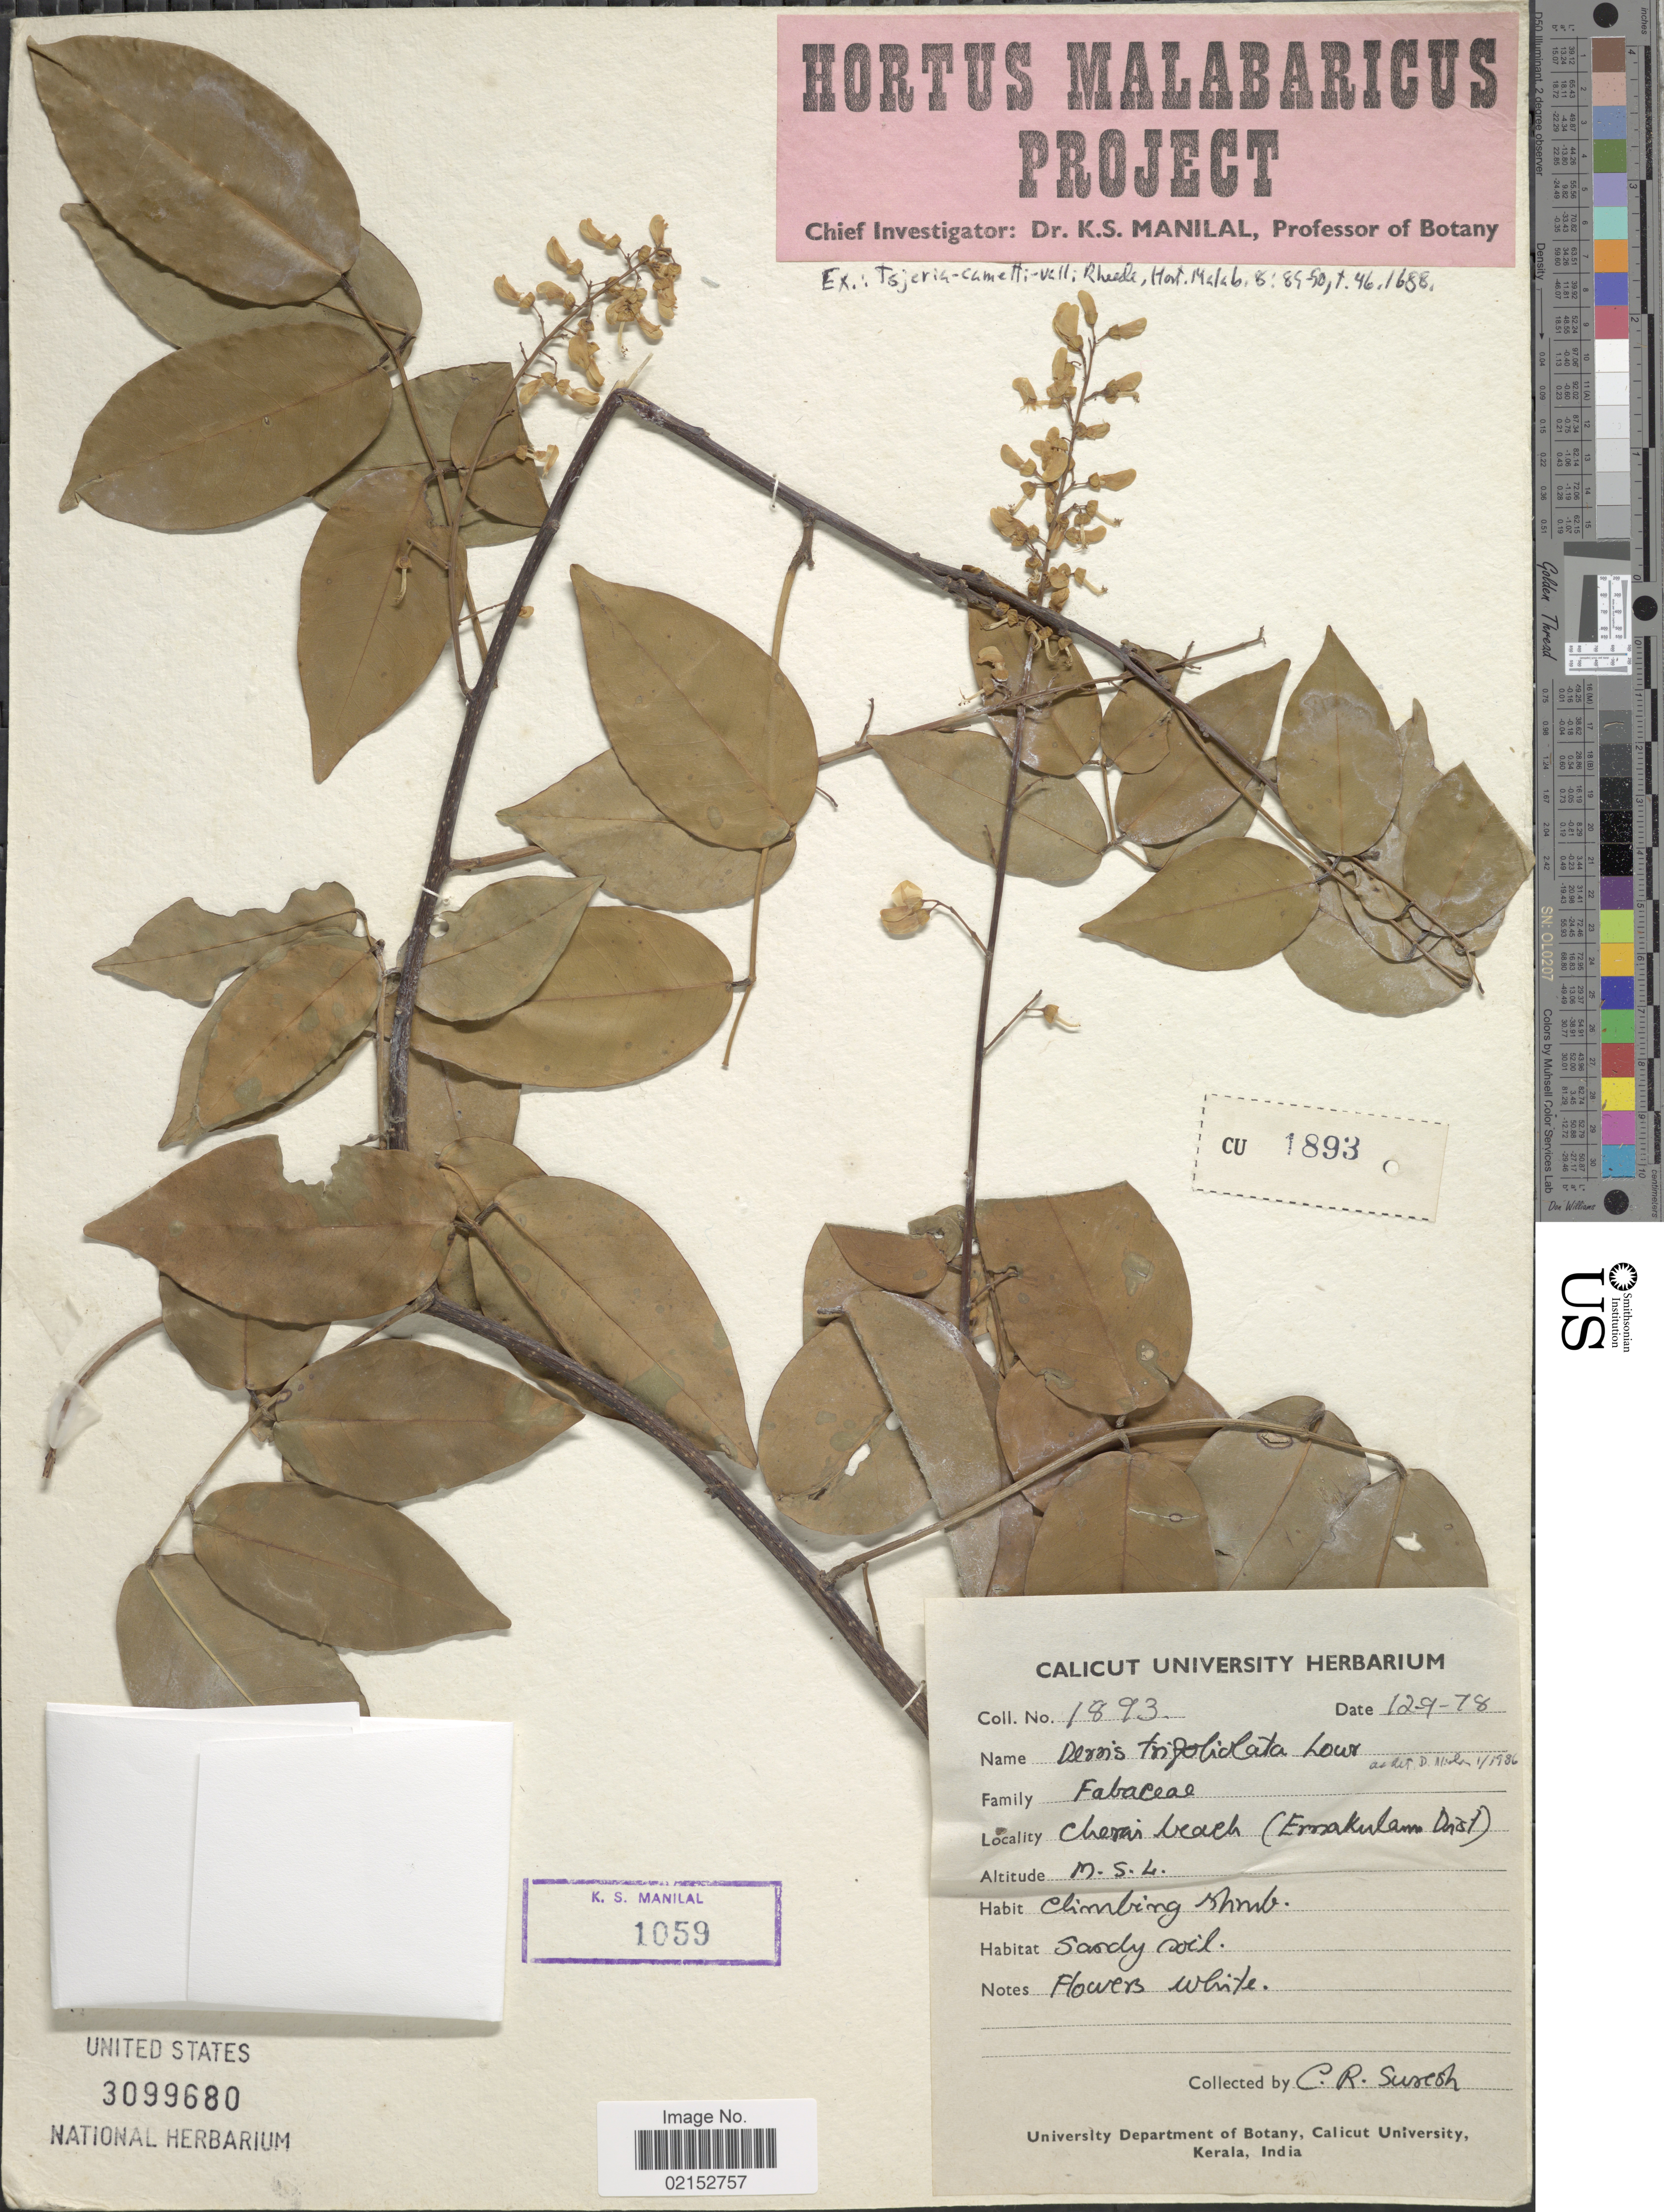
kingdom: Plantae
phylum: Tracheophyta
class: Magnoliopsida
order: Fabales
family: Fabaceae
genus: Derris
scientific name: Derris trifoliata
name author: Lour.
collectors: C. Suresh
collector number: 1893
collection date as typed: Transcribed d/m/y: 12/9/78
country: India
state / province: Kerala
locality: Cherai beach (Ernakulam Dist.)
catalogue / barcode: US 3099680